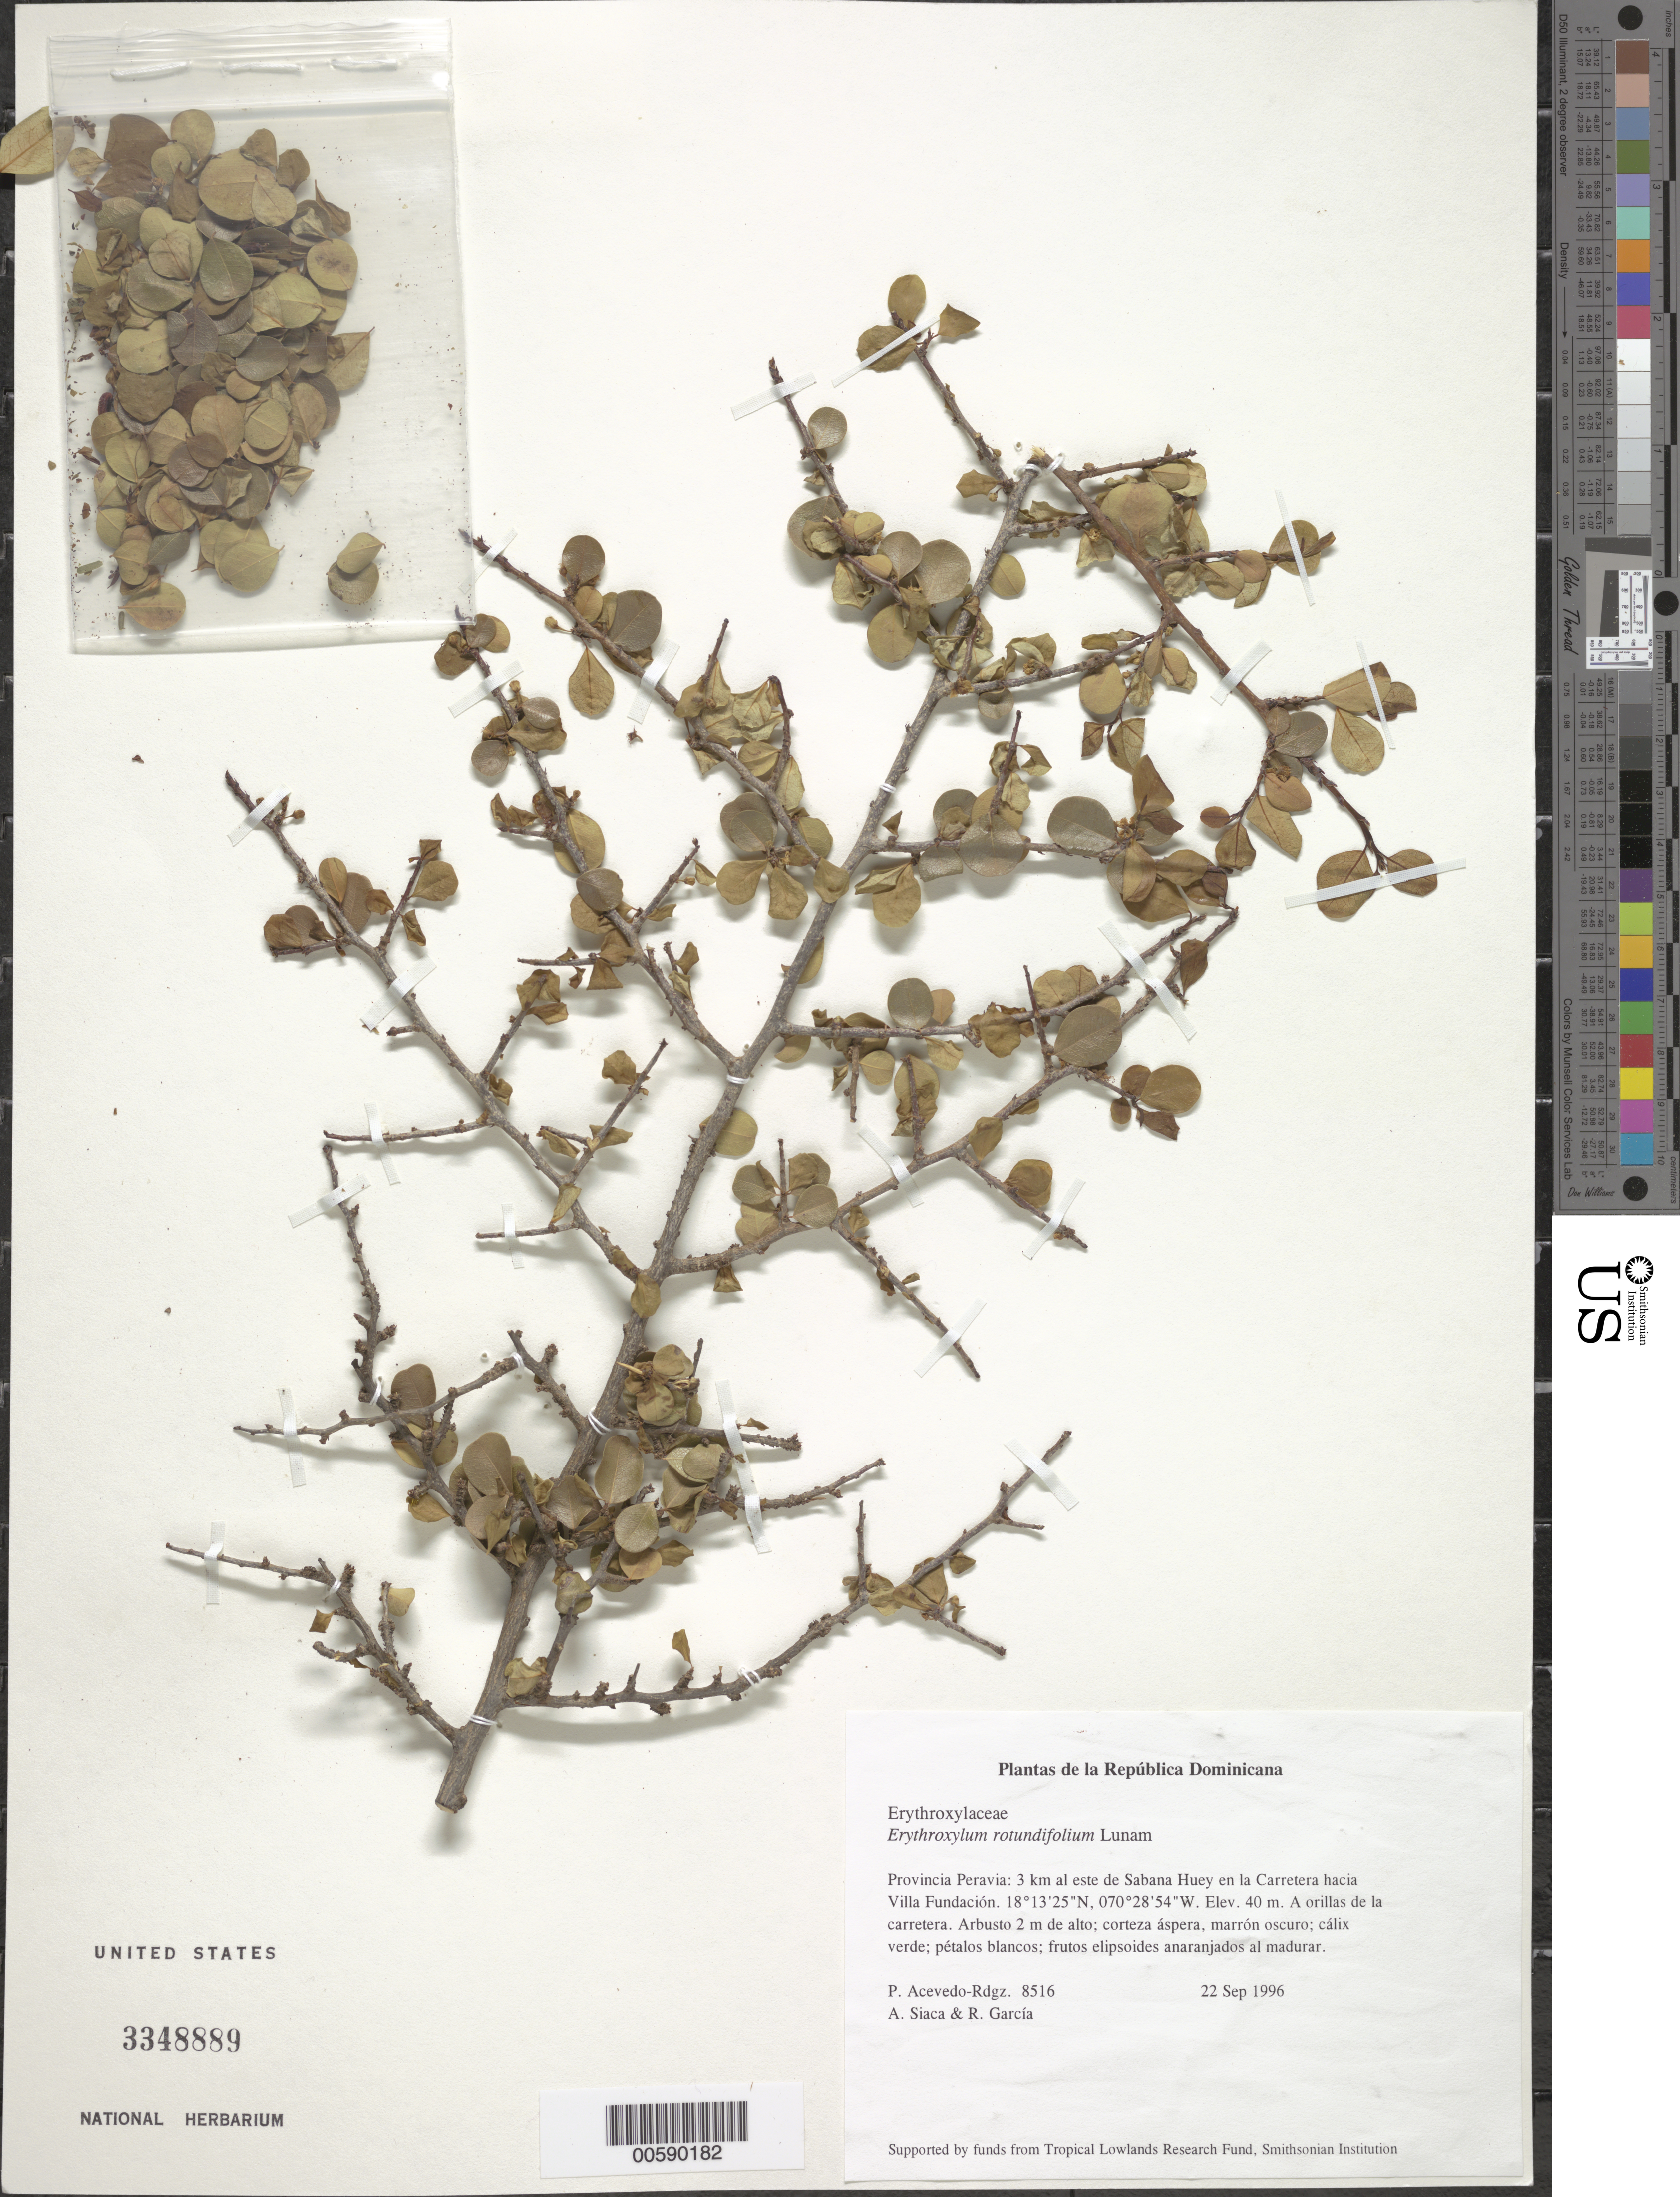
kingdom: Plantae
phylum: Tracheophyta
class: Magnoliopsida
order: Malpighiales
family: Erythroxylaceae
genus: Erythroxylum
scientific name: Erythroxylum rotundifolium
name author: Lunan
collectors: P. Acevedo-Rodr., A. Siaca & R. G. García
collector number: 8516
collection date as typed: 22 Sep 1996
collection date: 1996-09-22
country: Dominican Republic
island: Hispaniola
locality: Provincia Peravia: 3 km al este de Sabana Huey en la Carretera hacia Villa Fundación.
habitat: A orillas de la carretera.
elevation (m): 40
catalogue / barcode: US 3348889